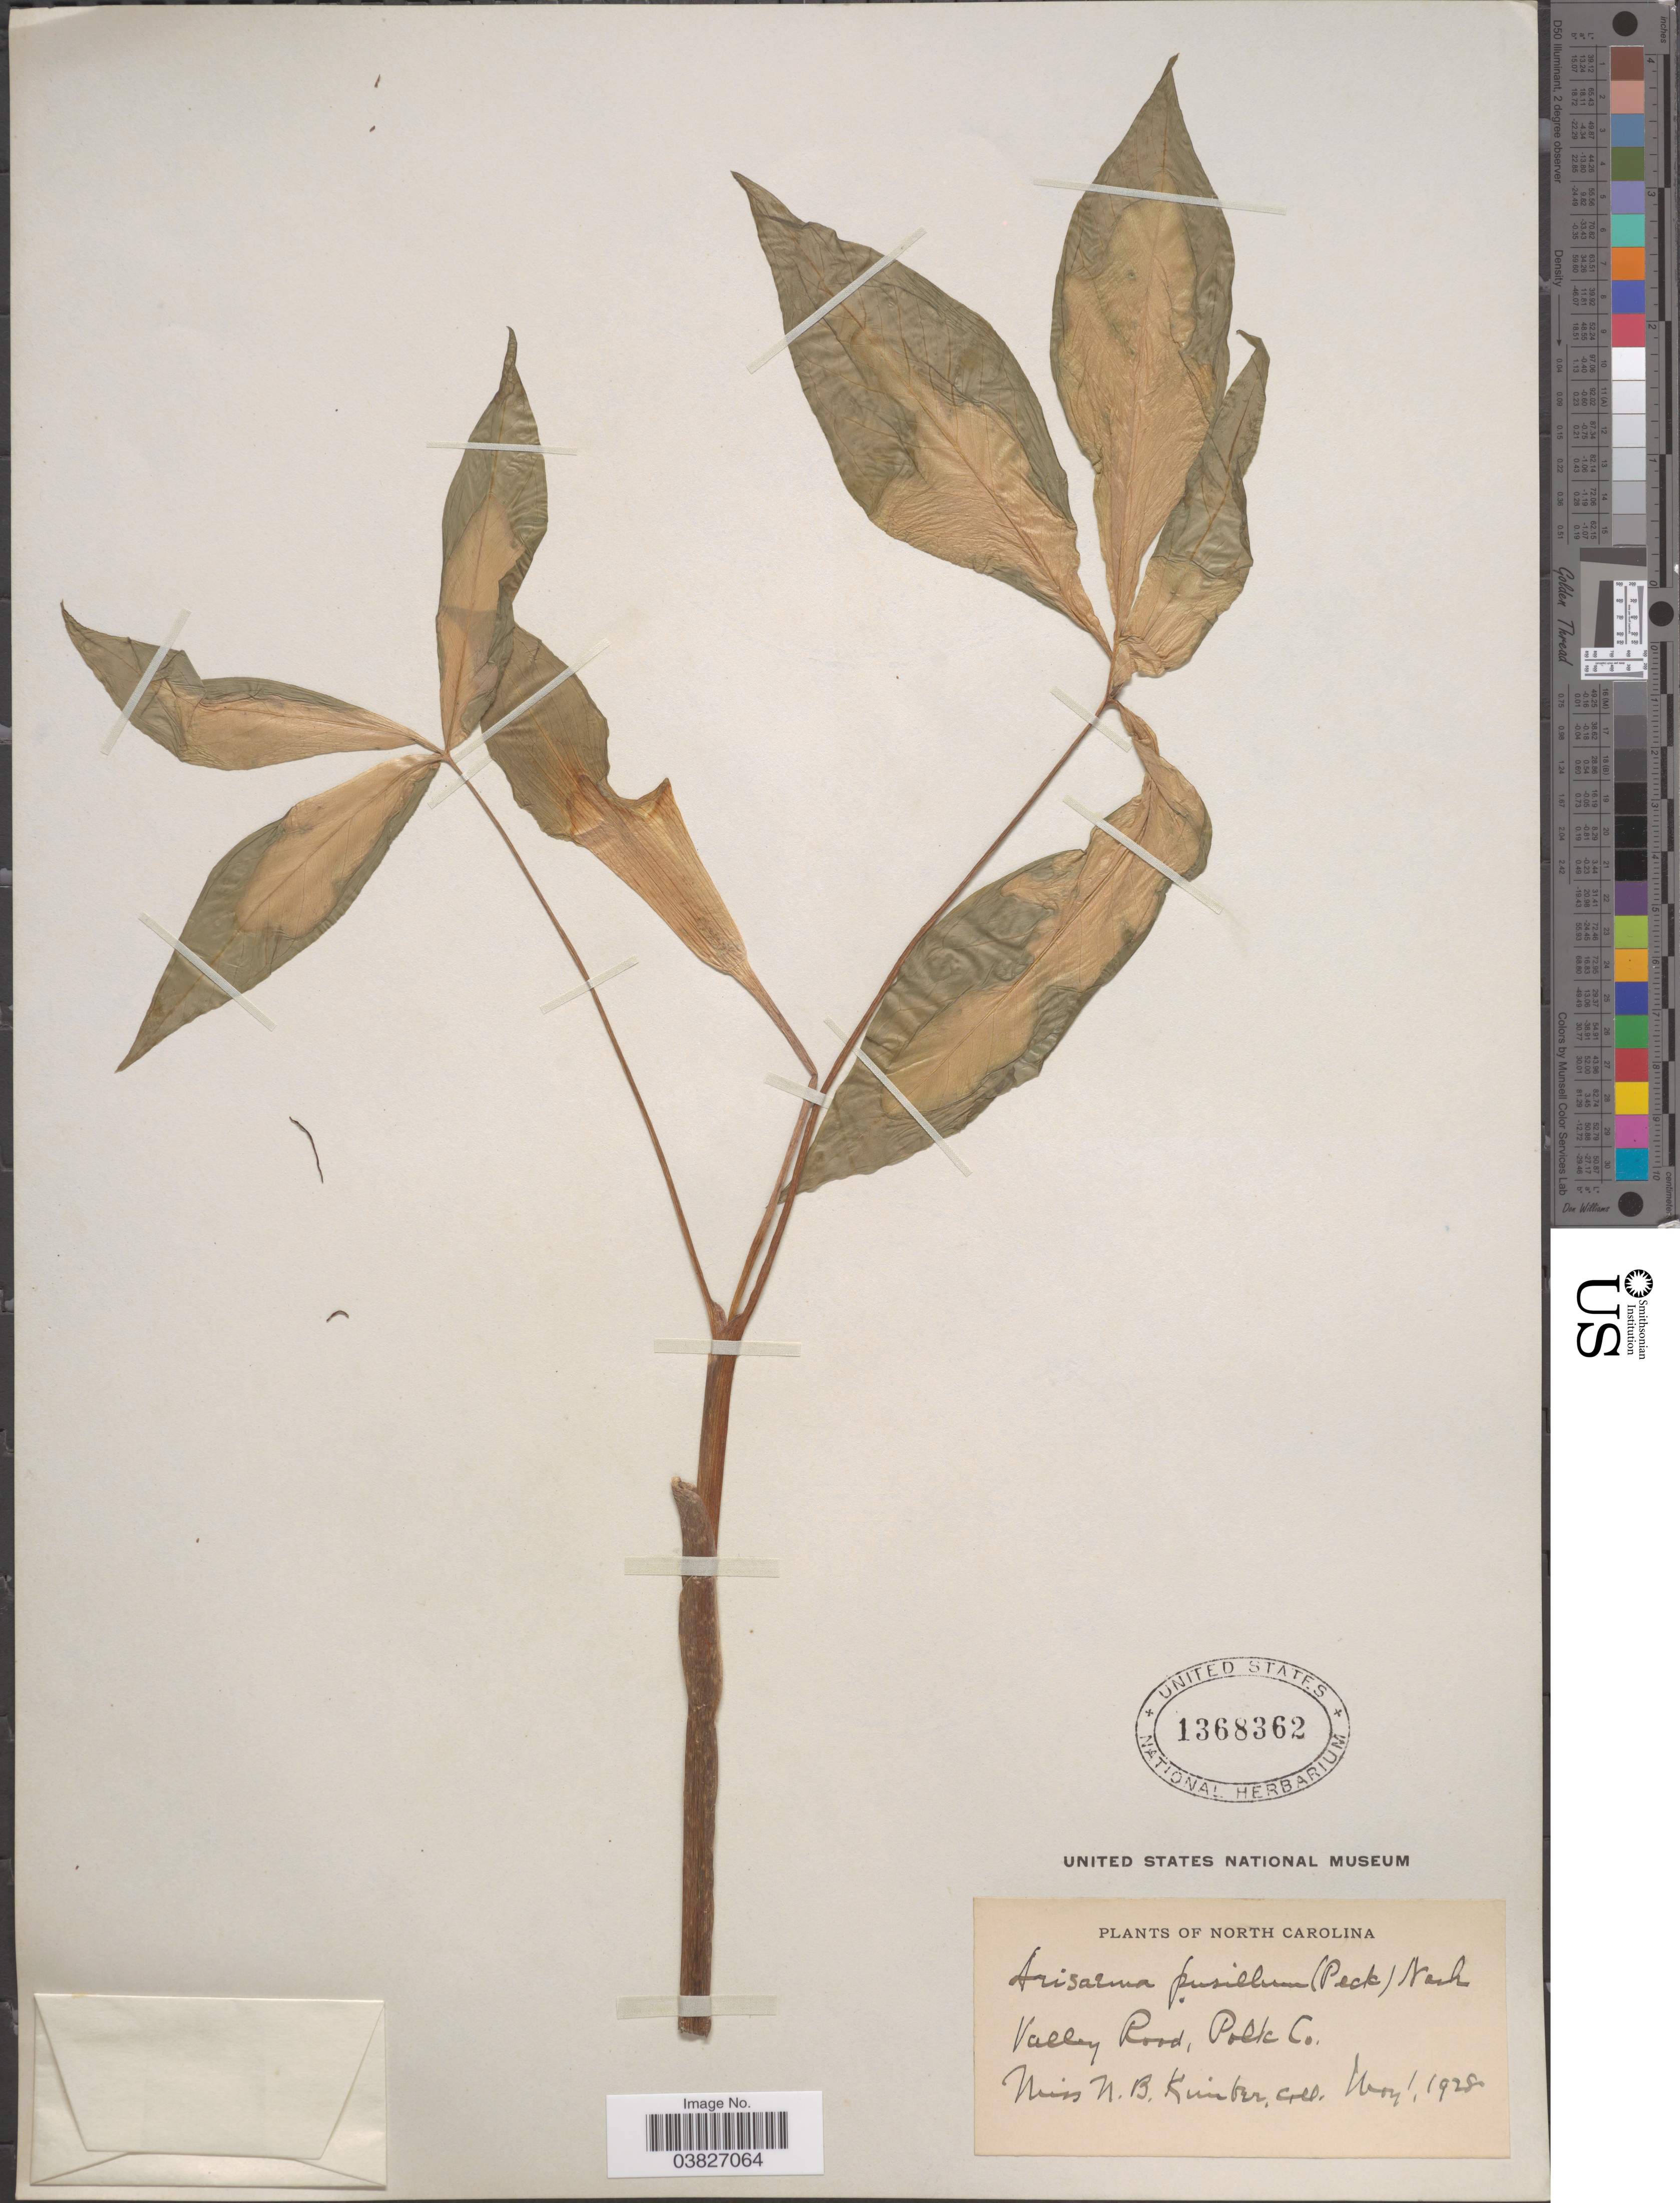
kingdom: Plantae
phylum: Tracheophyta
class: Liliopsida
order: Alismatales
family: Araceae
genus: Arisaema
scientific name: Arisaema pusillum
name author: Nash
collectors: N. Kimber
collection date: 1928-05-01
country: United States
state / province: North Carolina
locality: Valley Road, Polk Co.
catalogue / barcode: US 1368362